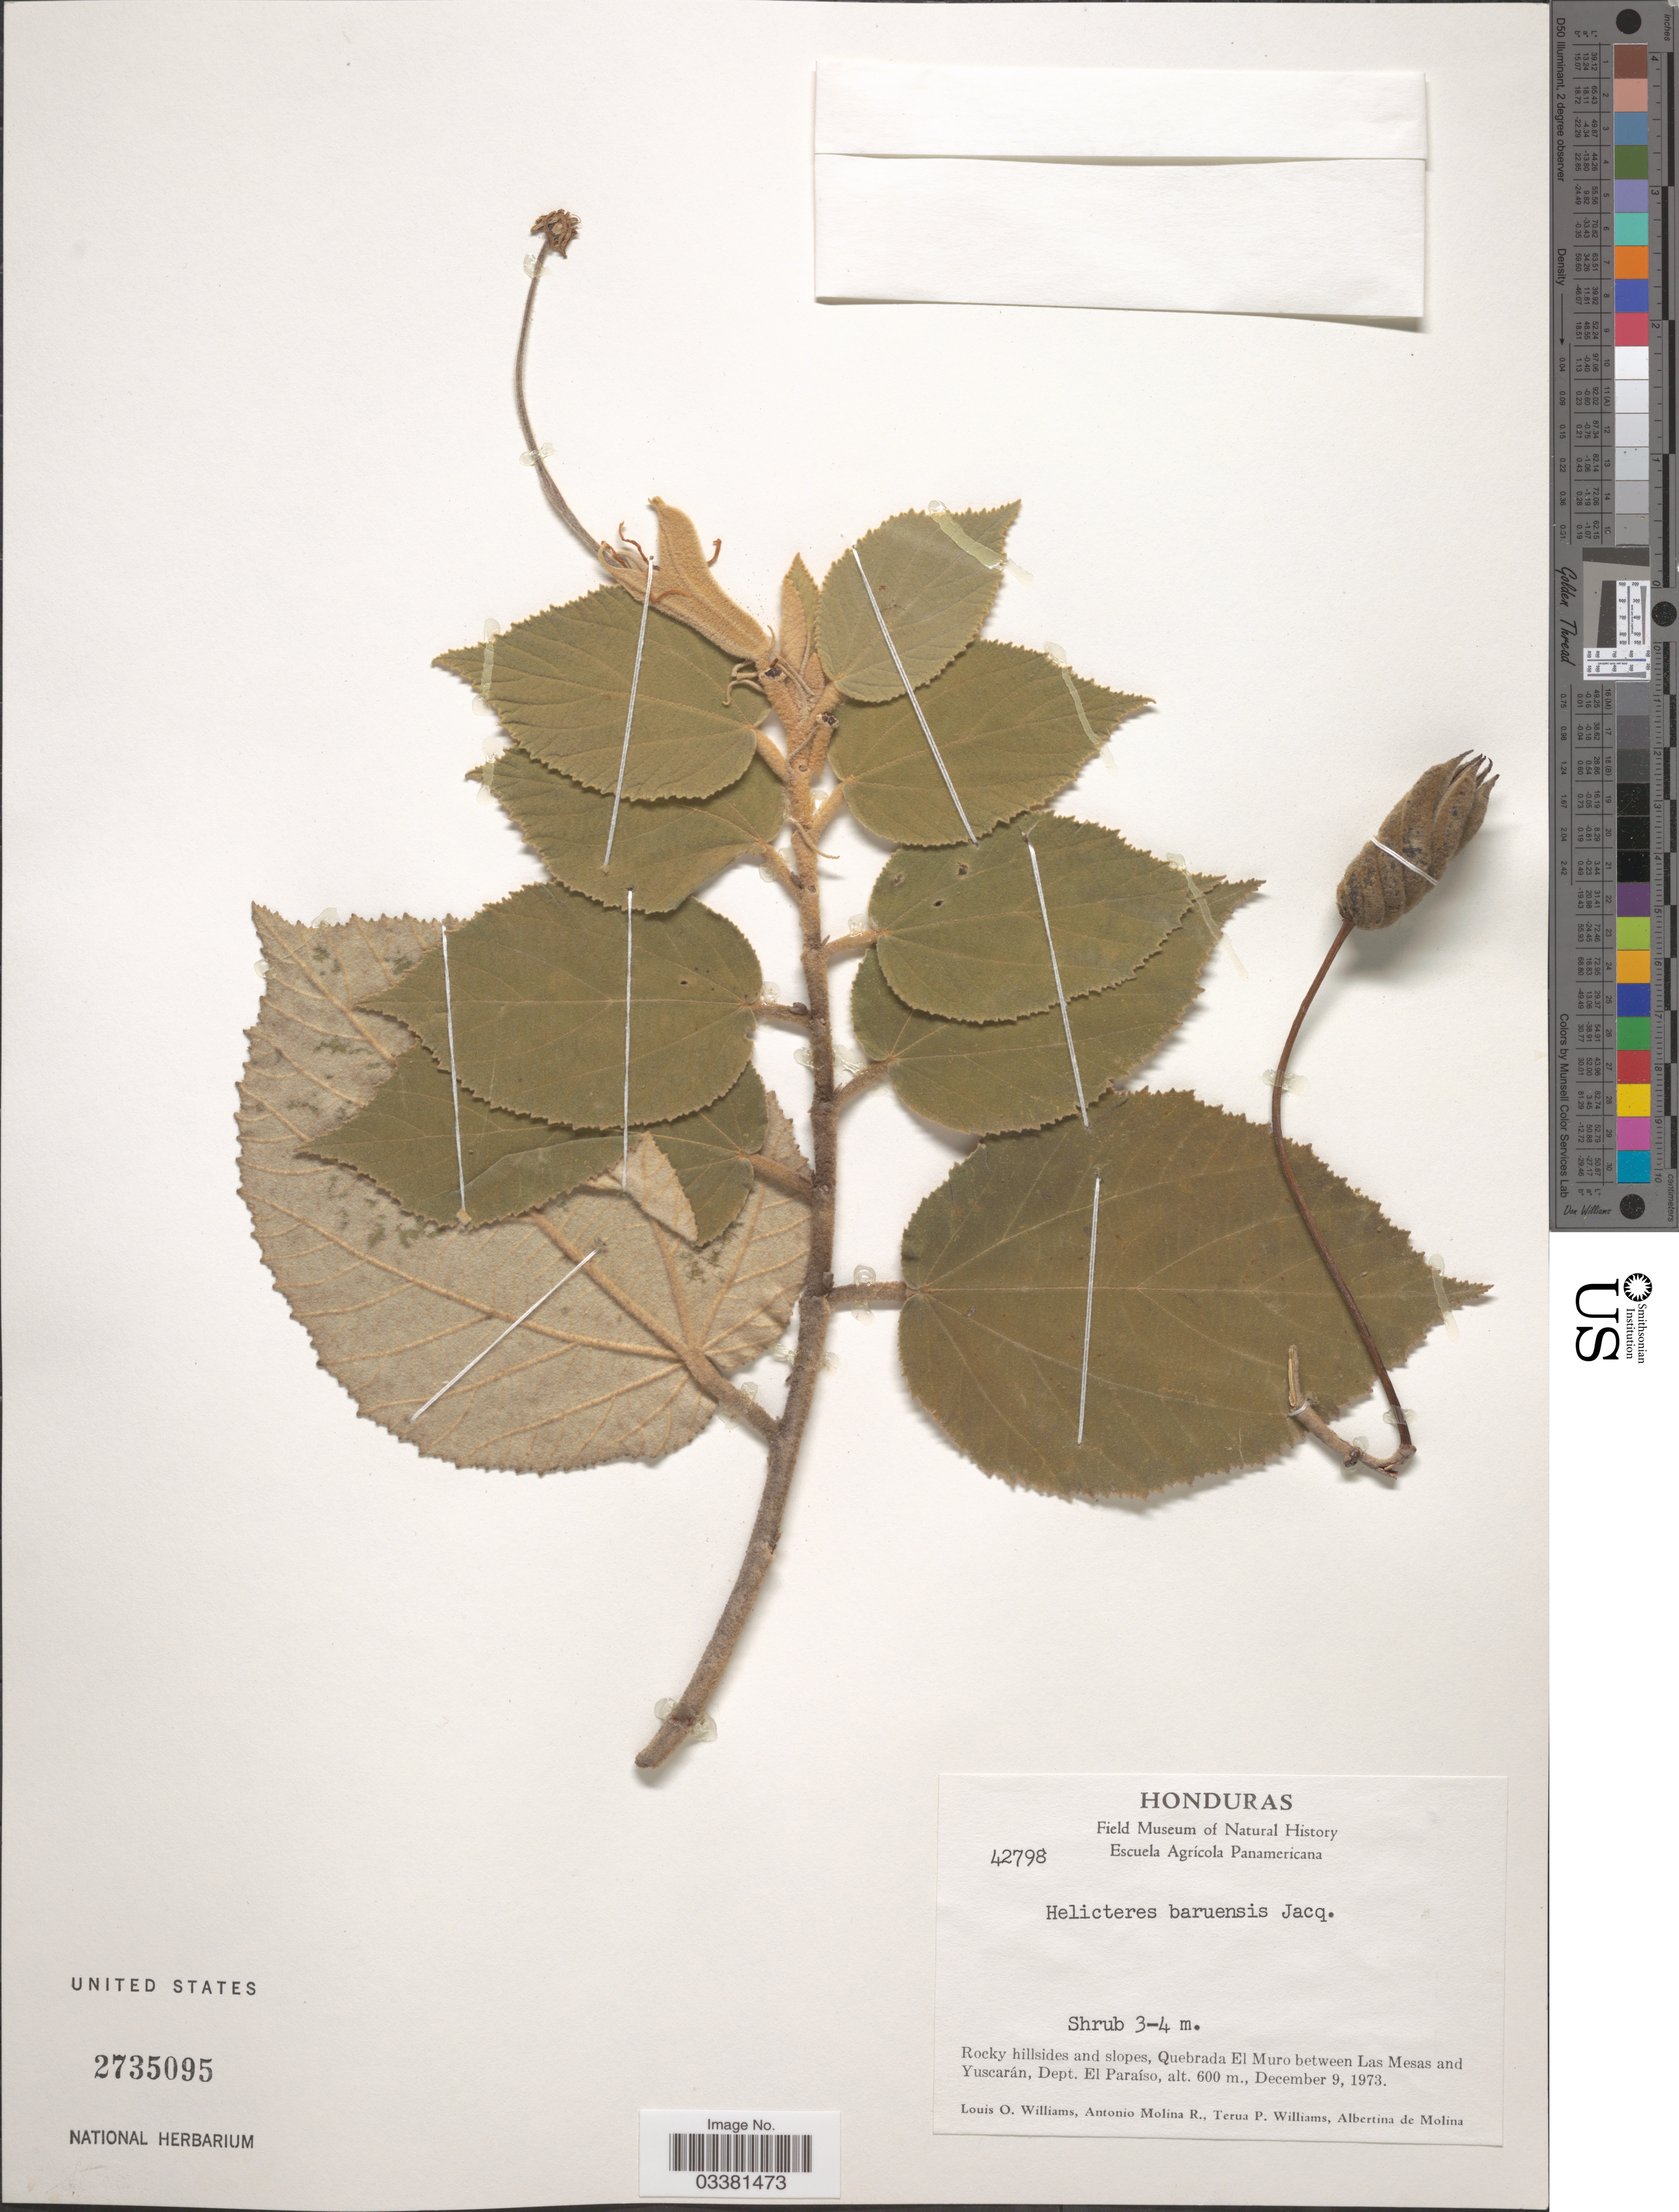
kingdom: Plantae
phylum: Tracheophyta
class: Magnoliopsida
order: Malvales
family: Malvaceae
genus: Helicteres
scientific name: Helicteres baruensis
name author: Jacq.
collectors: L. O. Williams, A. Molina R., T. Williams & A. R. Molina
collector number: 42798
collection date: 1973-12-09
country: Honduras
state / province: El Paraíso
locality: Rocky hillsides and slopes, Quebrada El Muro between Las Mesas and Yuscarán, Dept. El Paraíso.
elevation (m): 600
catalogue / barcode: US 2735095